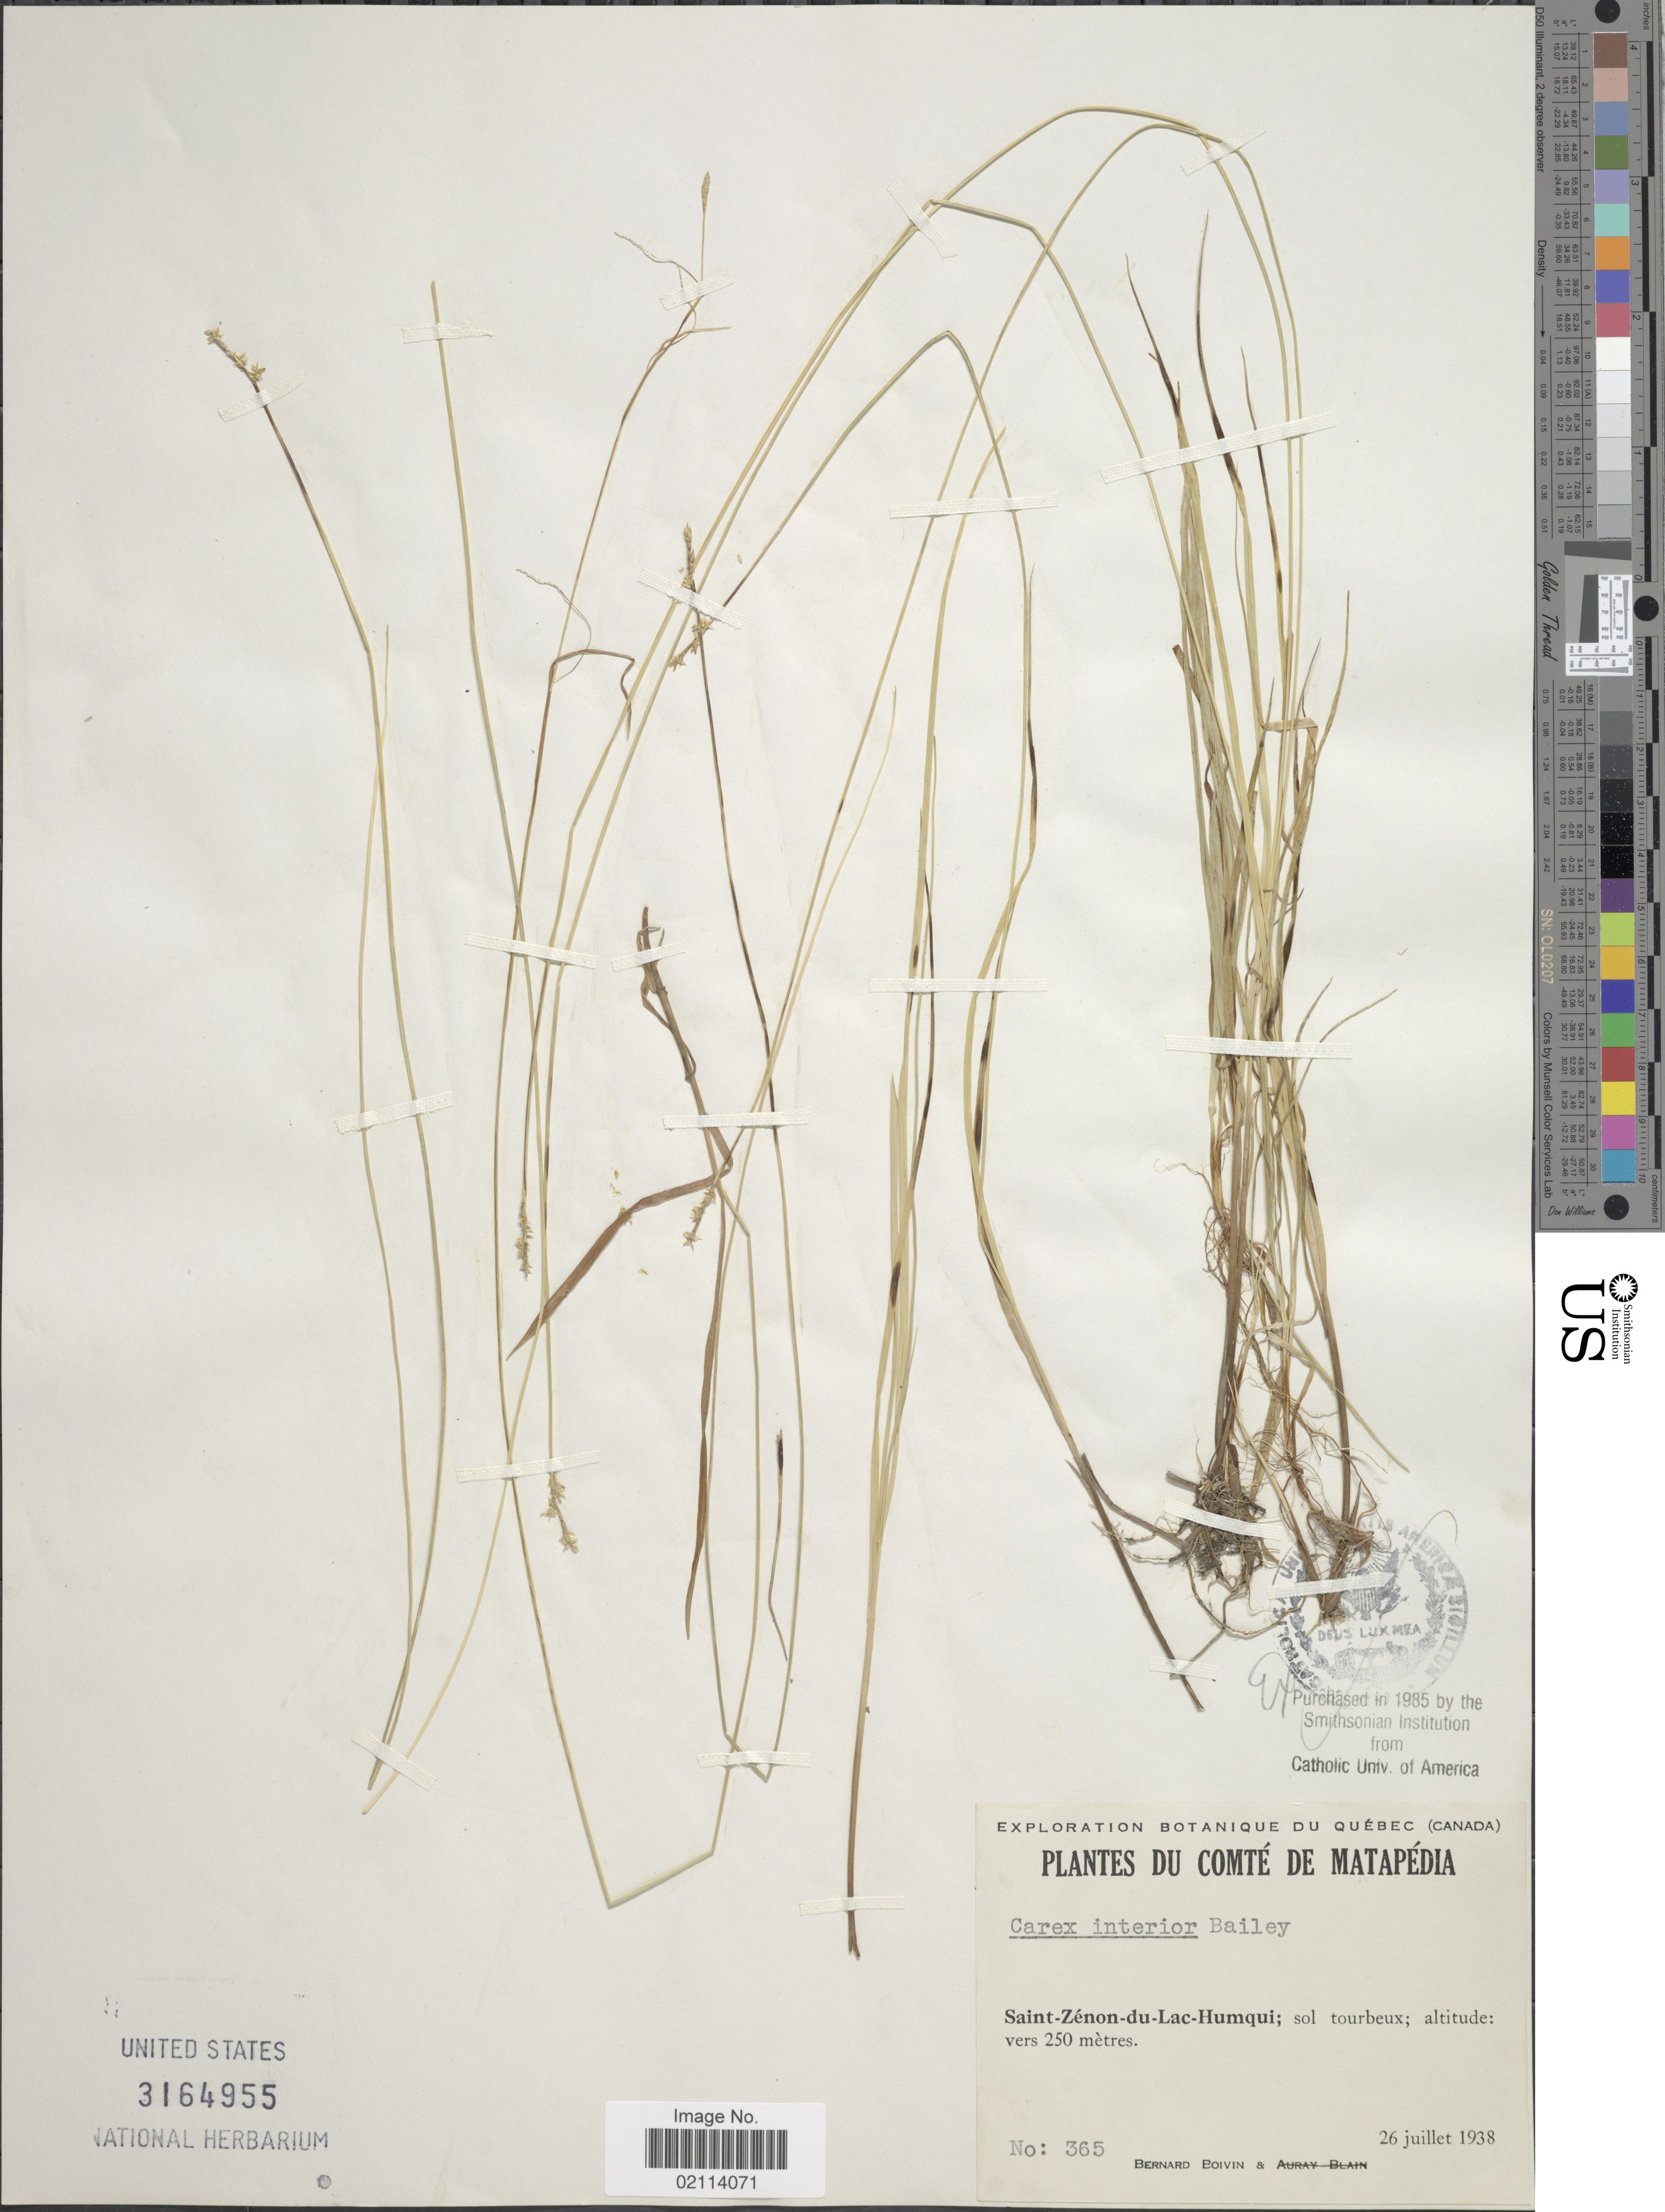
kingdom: Plantae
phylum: Tracheophyta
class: Liliopsida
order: Poales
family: Cyperaceae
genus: Carex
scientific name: Carex interior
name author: L.H. Bailey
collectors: J. R. B. Boivin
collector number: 365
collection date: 1938-07-26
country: Canada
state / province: Quebec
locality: Du comte de Matapedia, Saint-Zenon-du-Lac-Humqui; sol tourbeux.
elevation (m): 250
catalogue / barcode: US 3164955